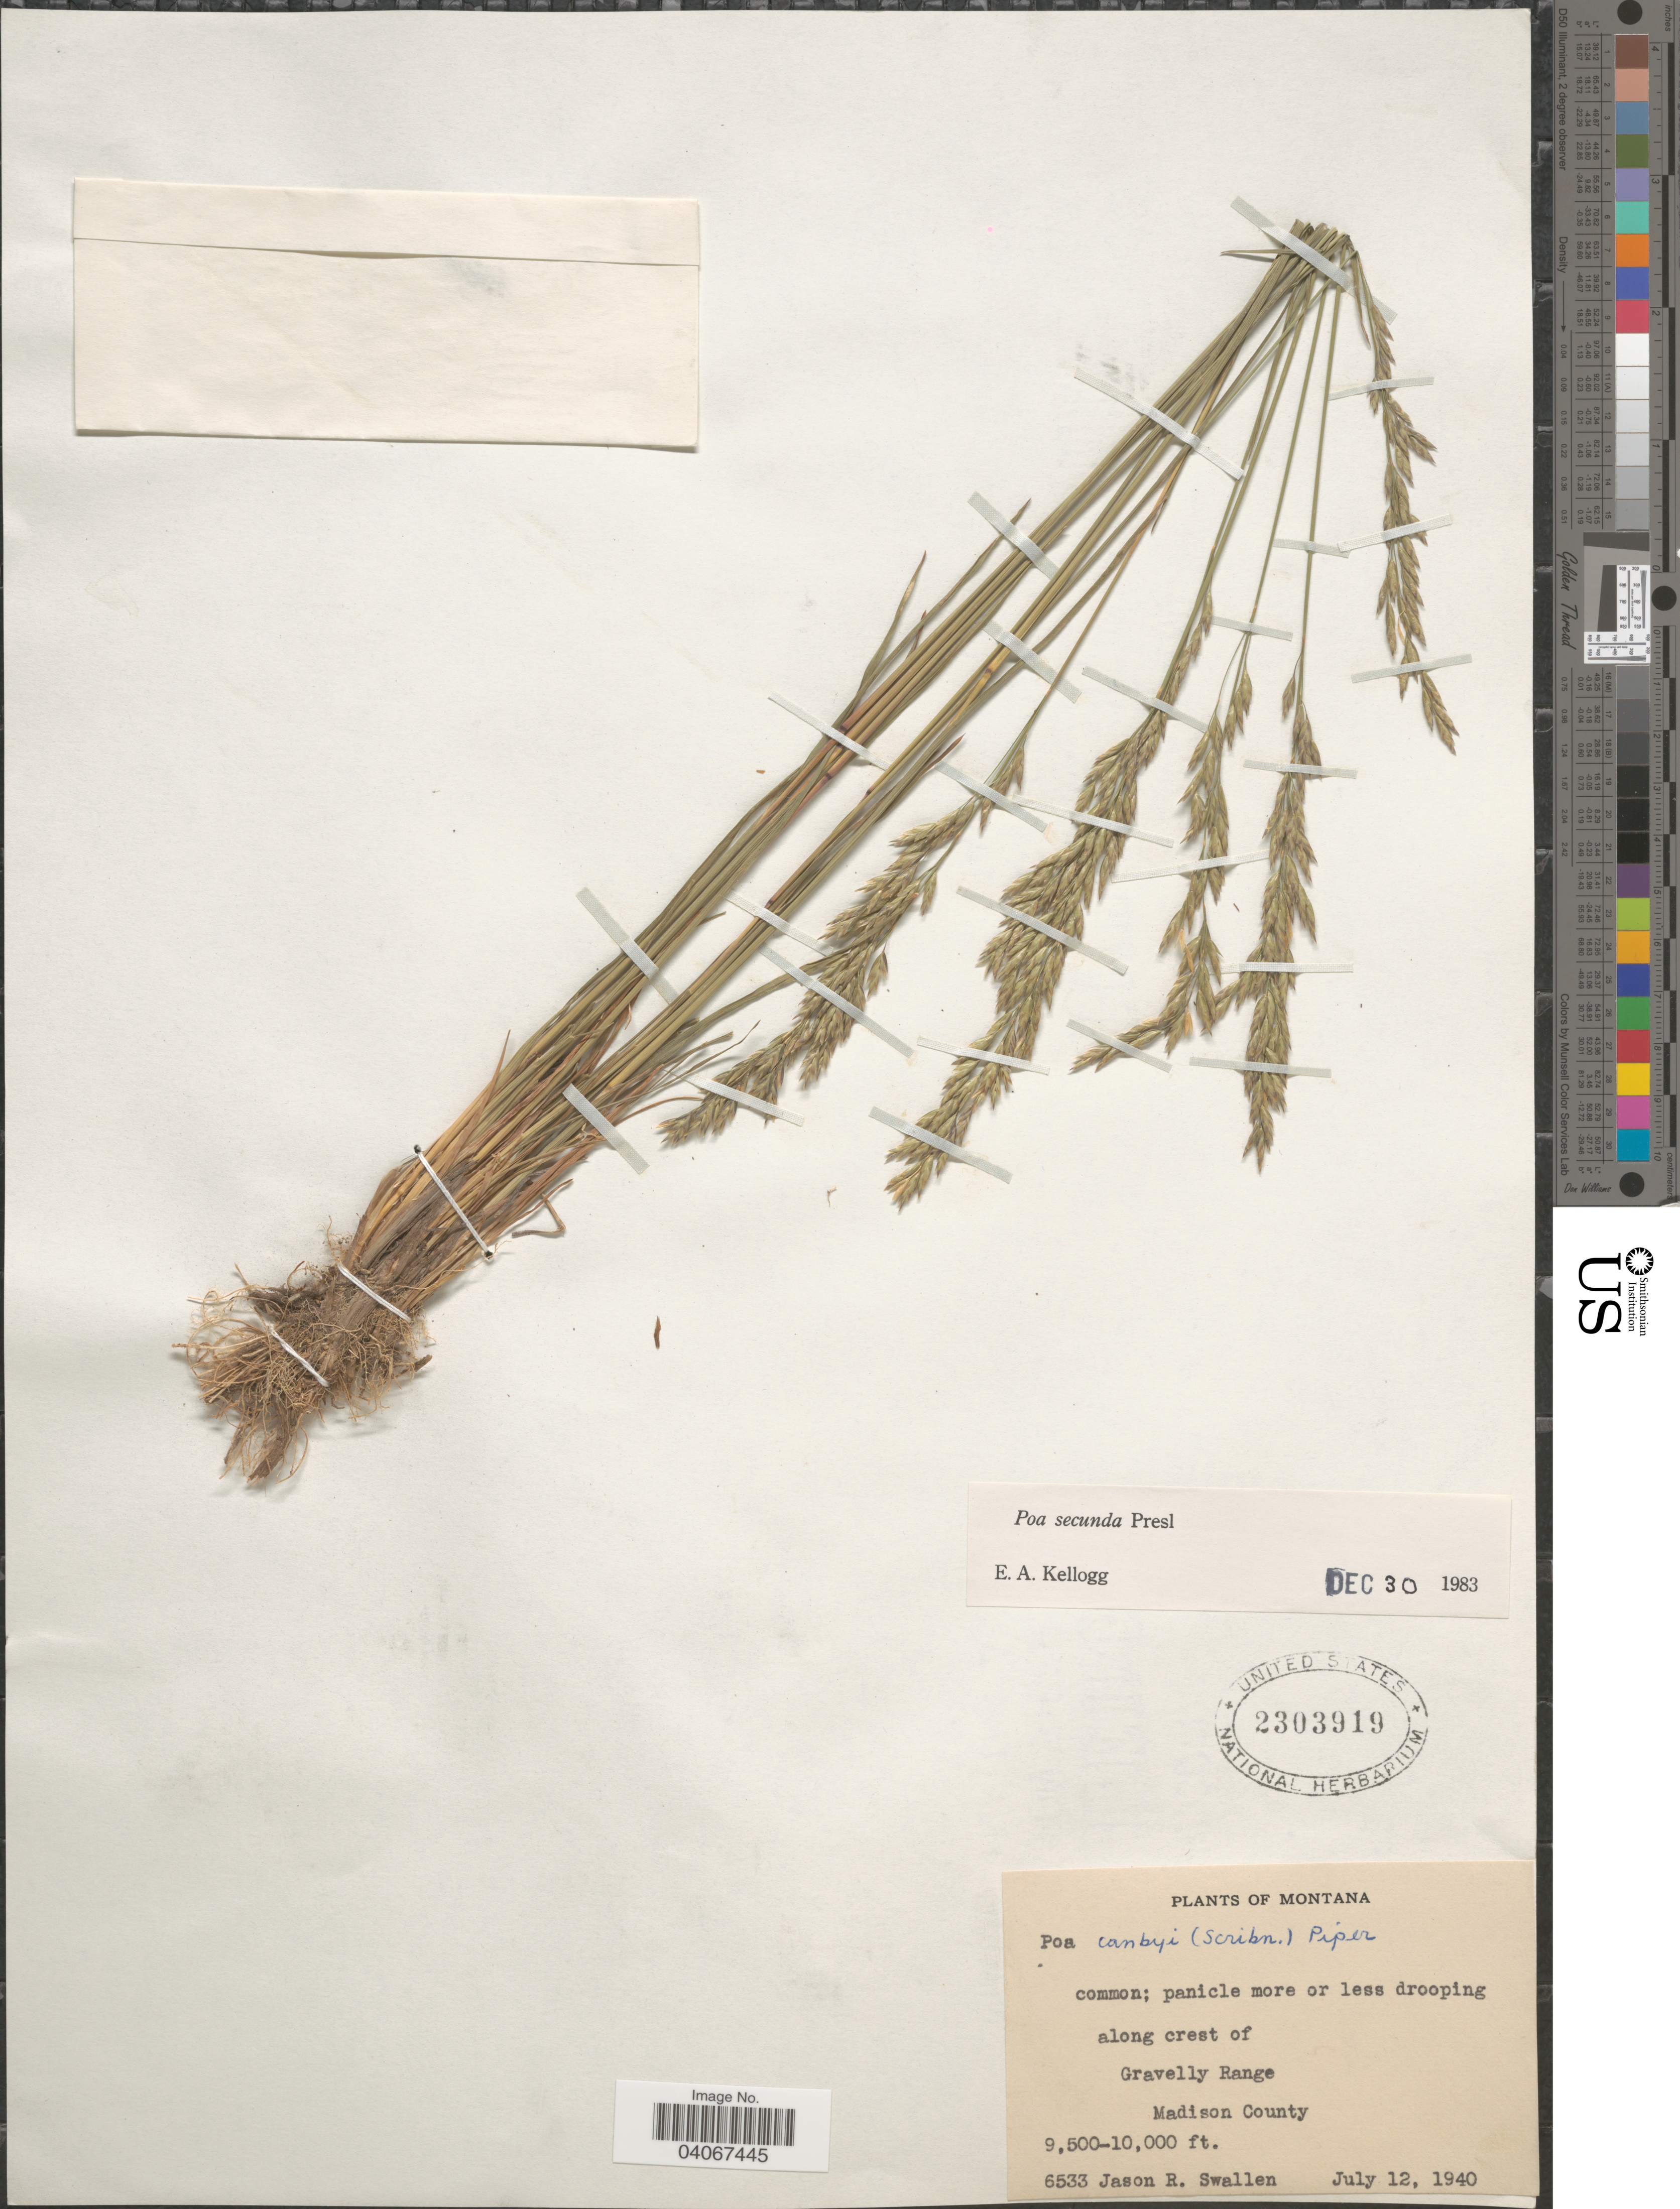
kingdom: Plantae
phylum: Tracheophyta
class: Liliopsida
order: Poales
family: Poaceae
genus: Poa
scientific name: Poa secunda subsp. secunda var. secunda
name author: J. Presl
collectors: J. R. Swallen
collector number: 6533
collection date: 1940-07-12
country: United States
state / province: Montana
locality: Common; panicle more or less drooping along crest of Gravelly Range. Madison County.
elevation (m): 2896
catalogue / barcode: US 2303919